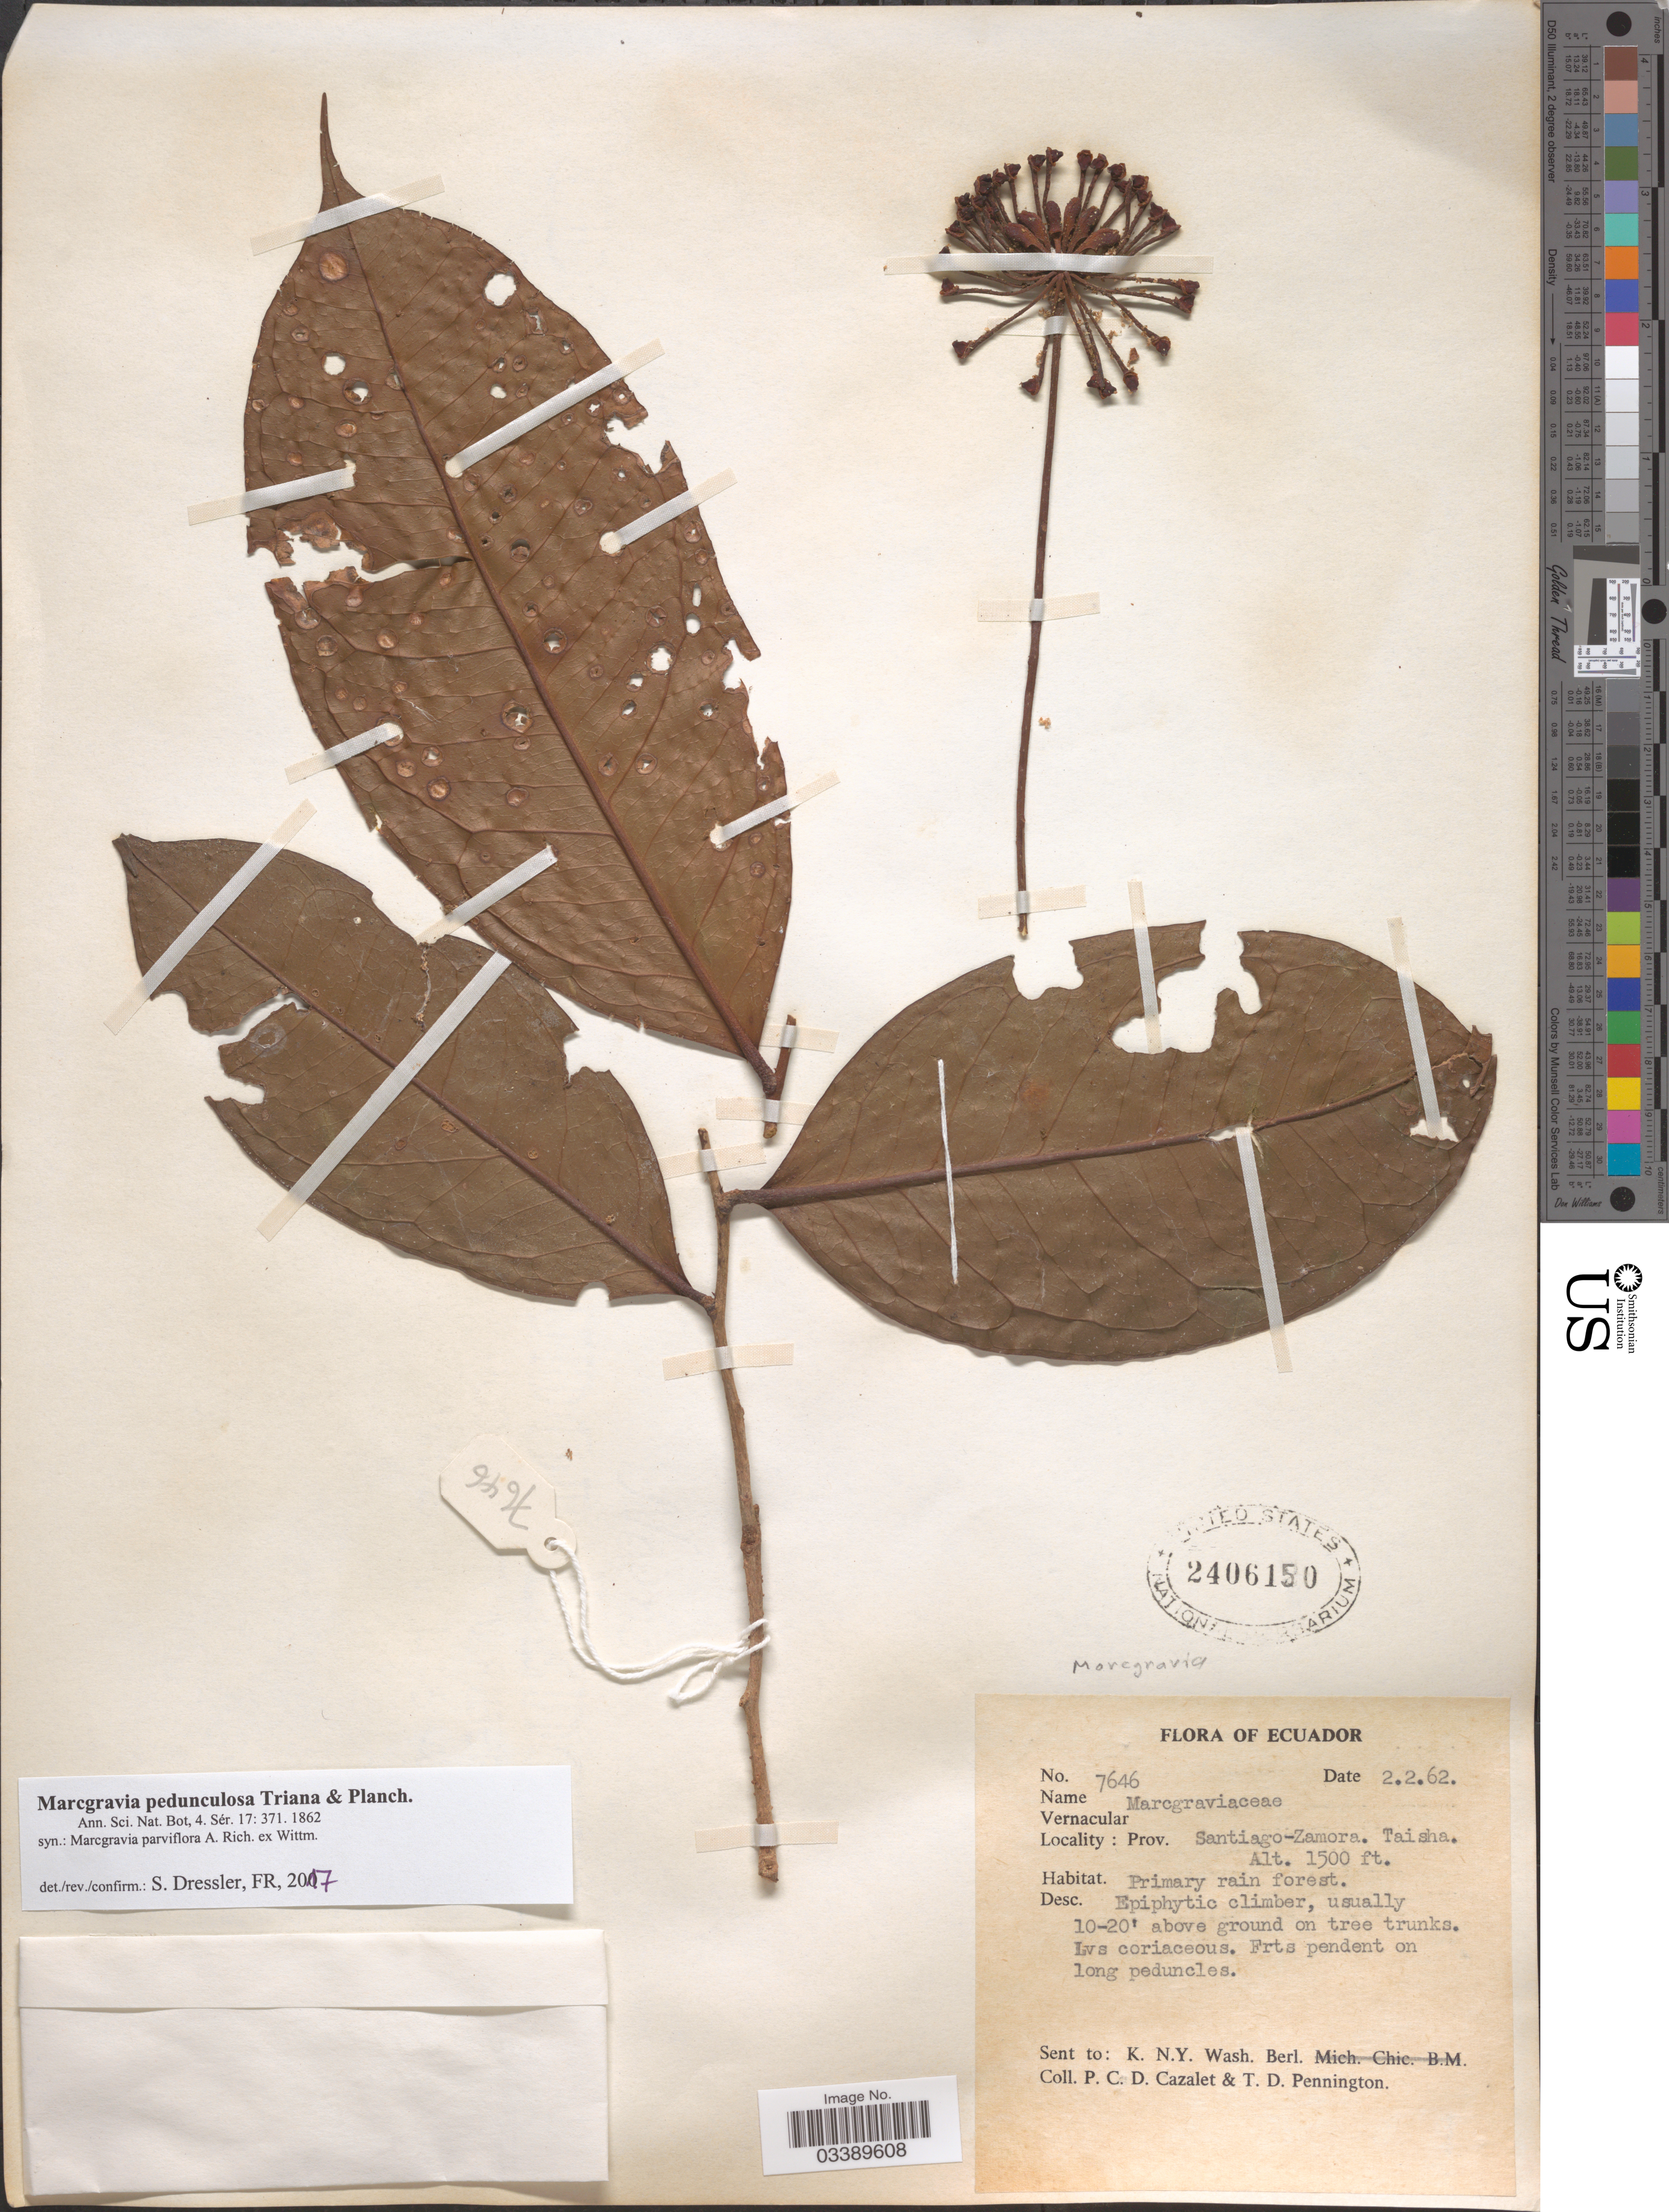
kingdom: Plantae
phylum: Tracheophyta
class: Magnoliopsida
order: Ericales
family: Marcgraviaceae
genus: Marcgravia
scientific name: Marcgravia pedunculosa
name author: Triana & Planch.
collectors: P. C. D. Cazalet & T. D. Pennington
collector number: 7646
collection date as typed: Transcribed d/m/y: 2/2/62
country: Ecuador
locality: Prov. Santiago-Zamora. Taisha.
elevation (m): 457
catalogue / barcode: US 2406150